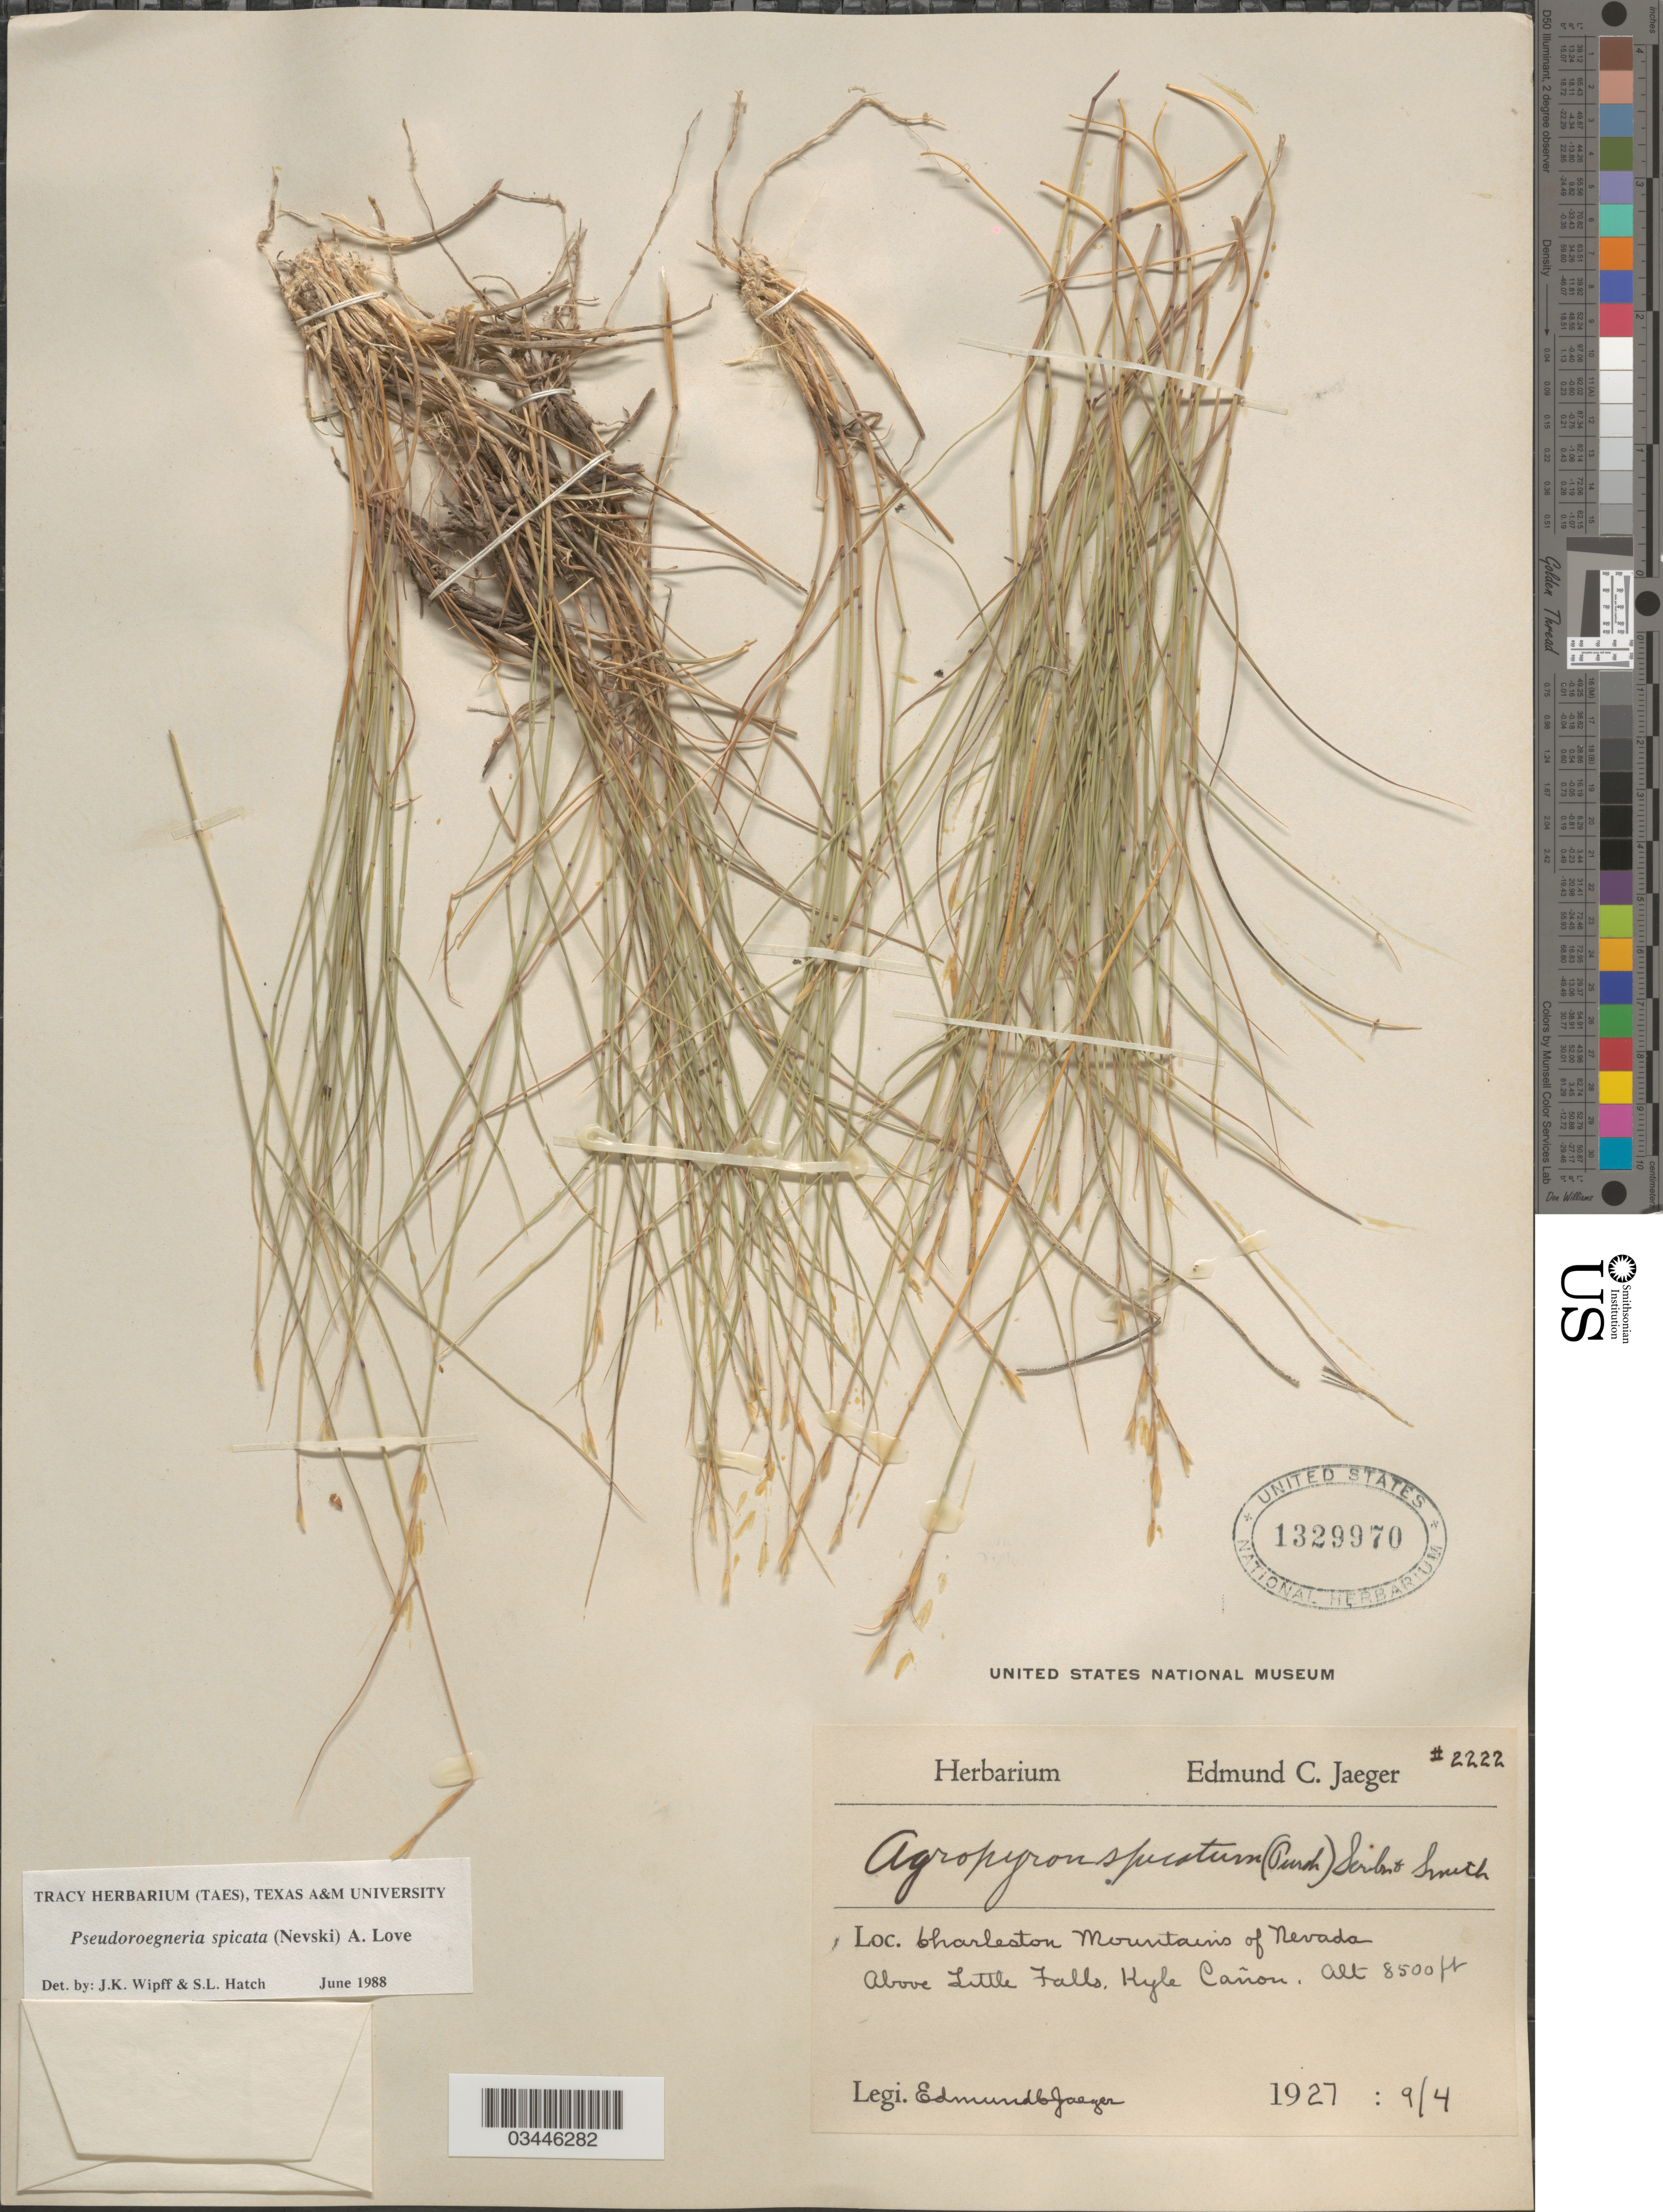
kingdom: Plantae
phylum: Tracheophyta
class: Liliopsida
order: Poales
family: Poaceae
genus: Pseudoroegneria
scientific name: Pseudoroegneria spicata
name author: (Pursh) Á. Löve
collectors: E. Jaeger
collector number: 2222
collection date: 1927-09-04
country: United States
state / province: Nevada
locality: Charleston Mountains of Nevada. Above Little Falls, Kyle Cañon.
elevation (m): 2591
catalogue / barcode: US 1329970